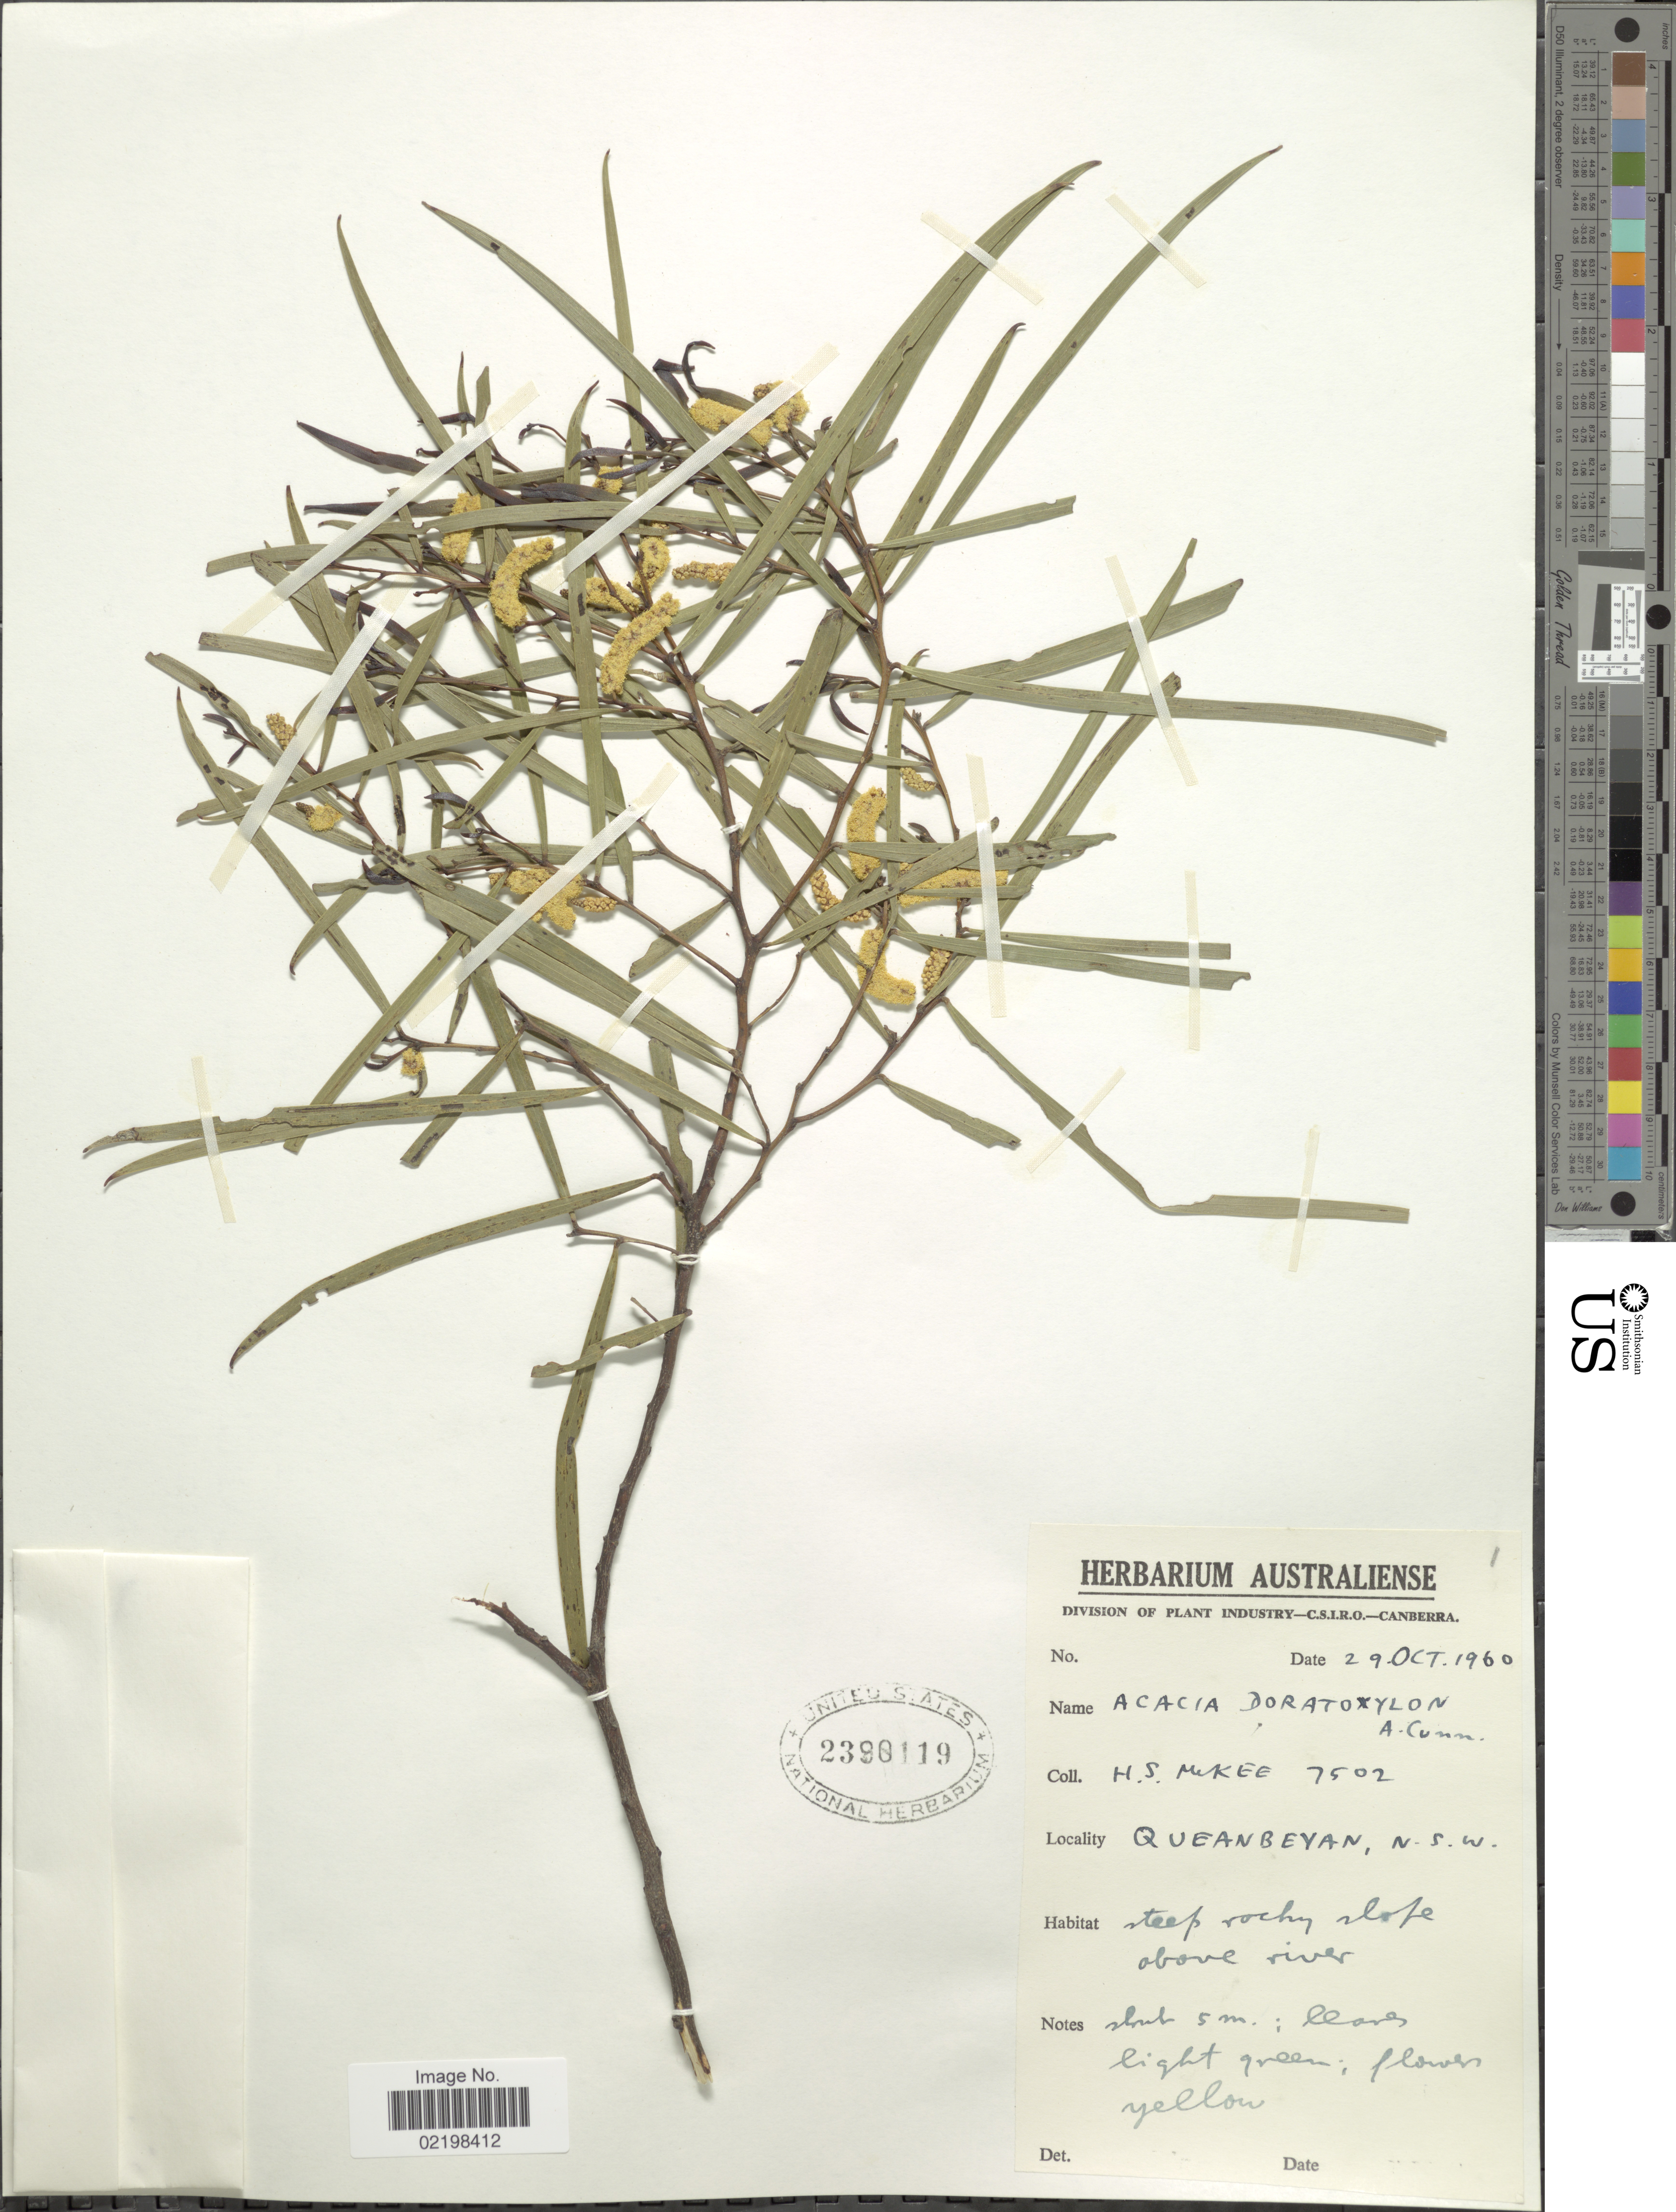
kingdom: Plantae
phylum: Tracheophyta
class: Magnoliopsida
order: Fabales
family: Fabaceae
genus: Acacia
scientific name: Acacia doratoxylon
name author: Meisn.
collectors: H. S. McKee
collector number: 7502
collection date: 1960-10-29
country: Australia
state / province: New South Wales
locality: Queanbeyan, N.S.W.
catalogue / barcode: US 2390119